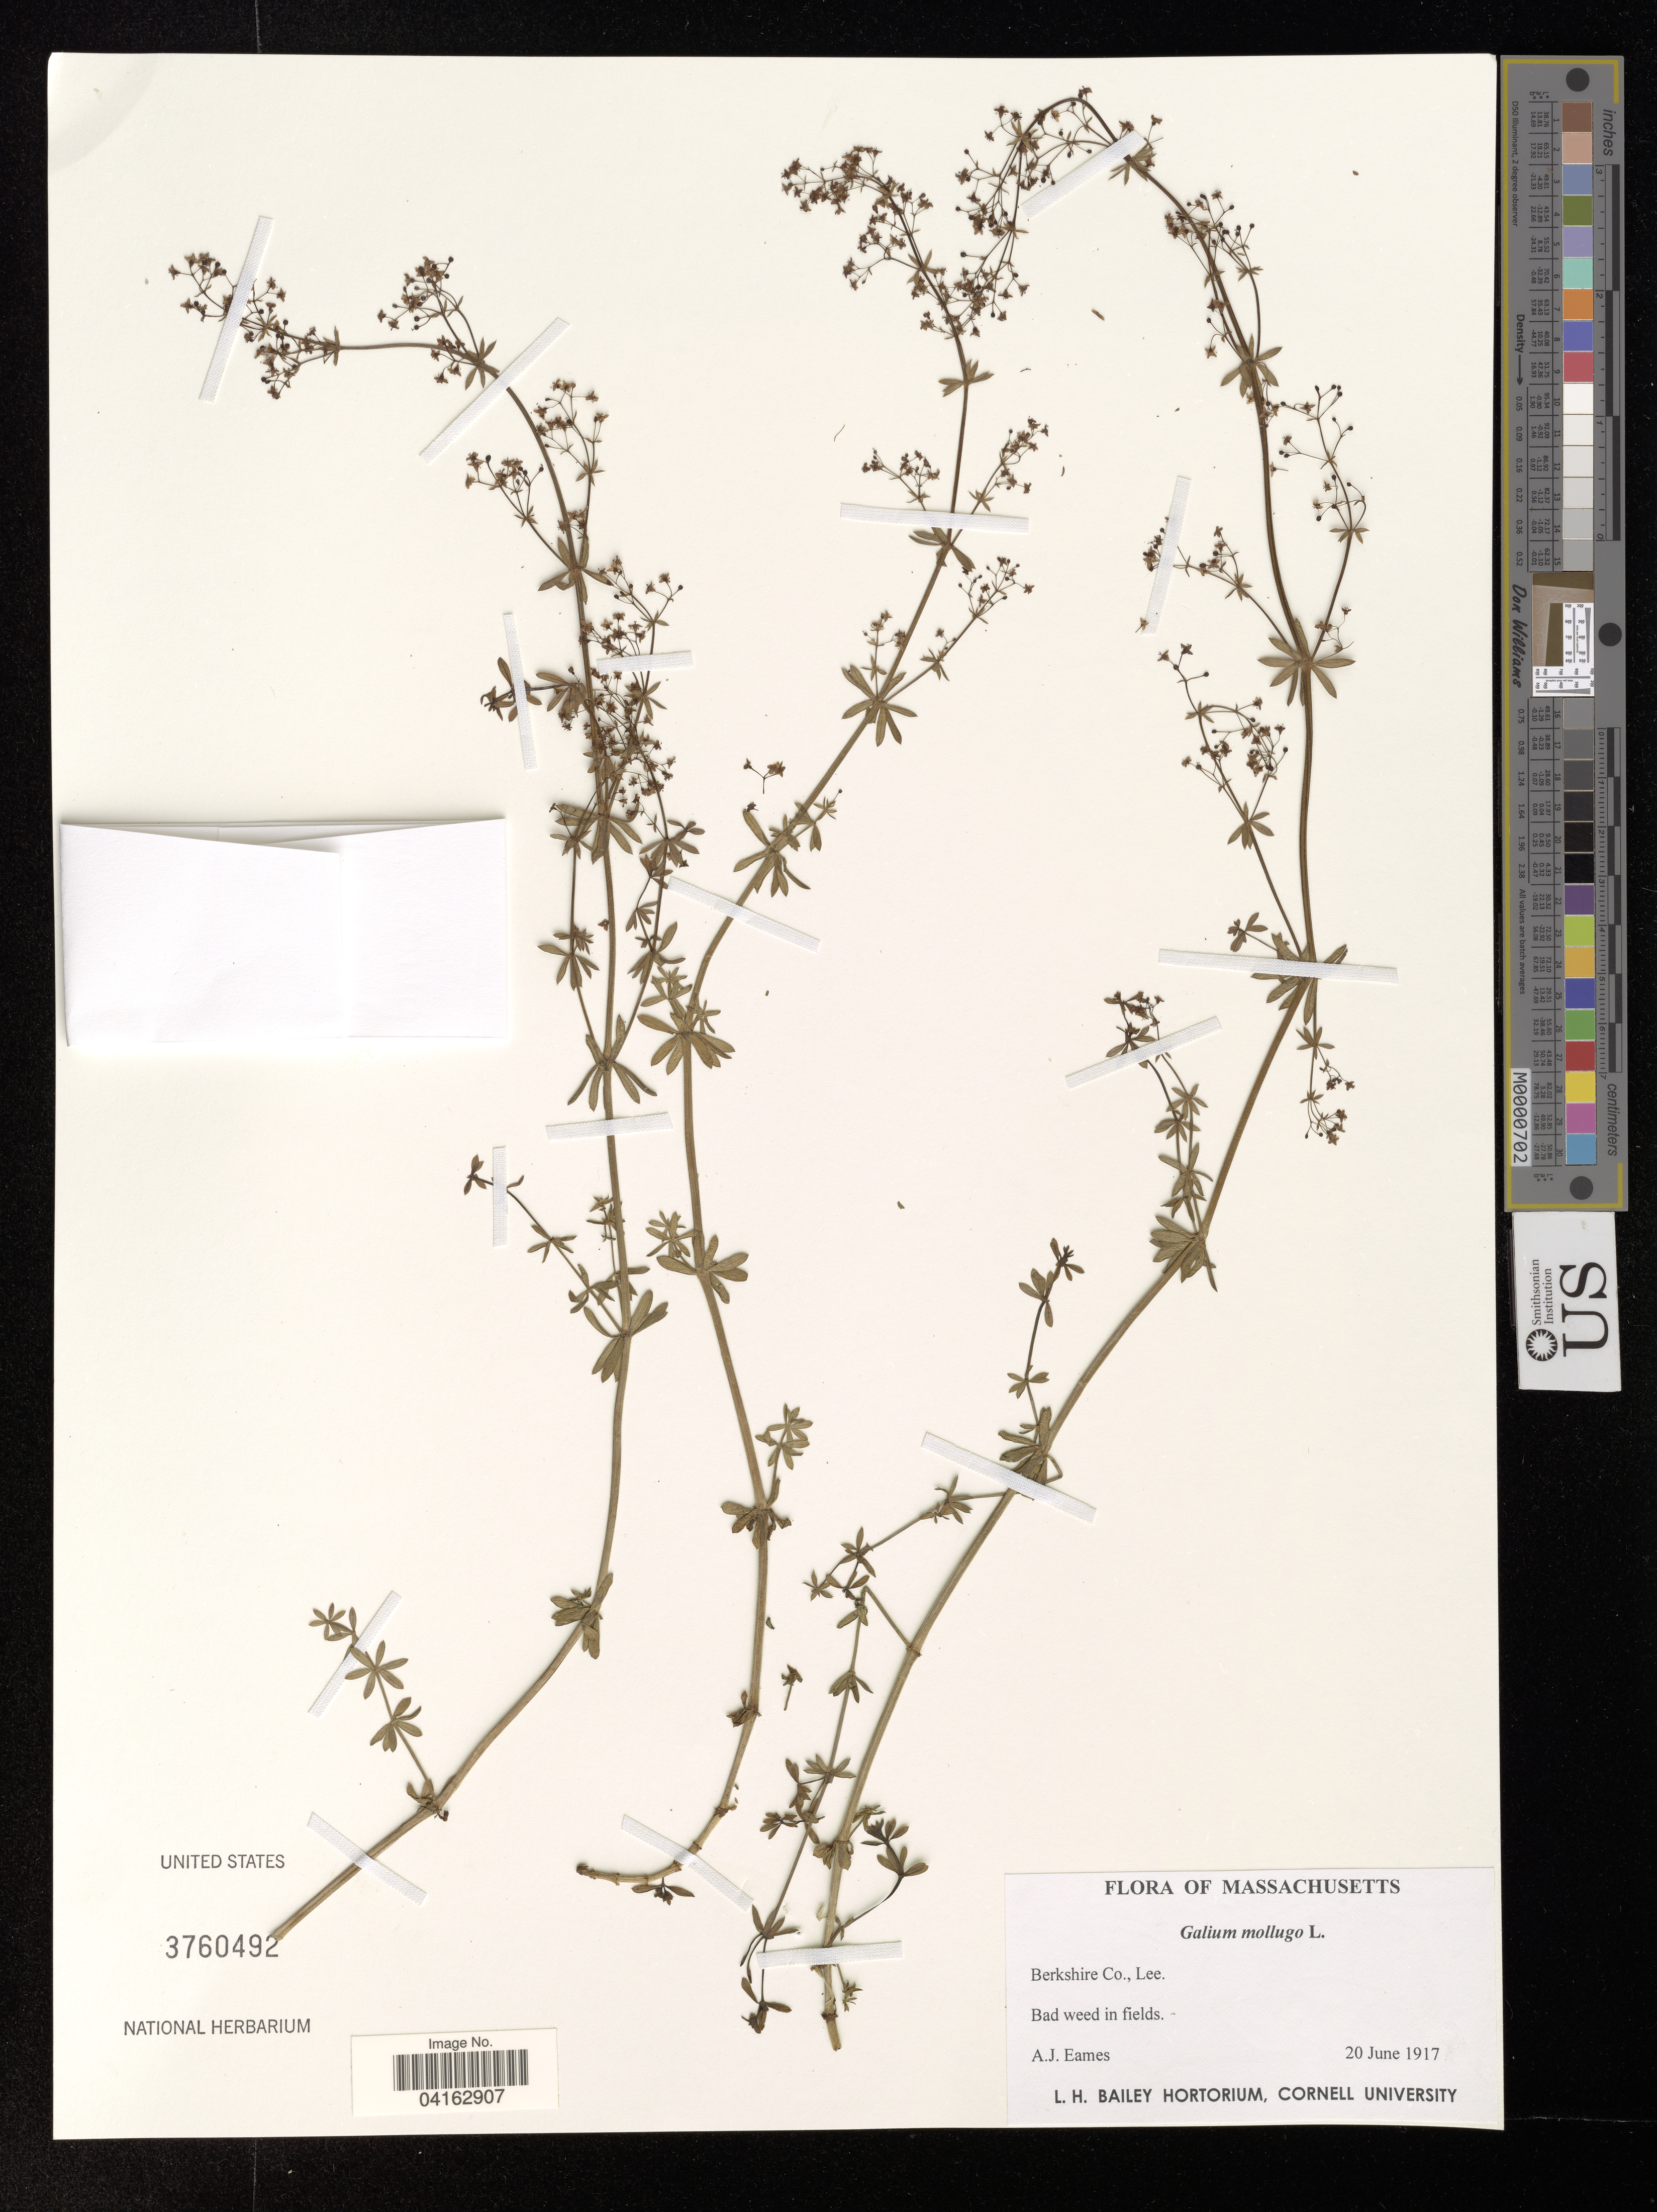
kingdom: Plantae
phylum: Tracheophyta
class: Magnoliopsida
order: Gentianales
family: Rubiaceae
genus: Galium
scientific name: Galium mollugo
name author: L.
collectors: A. J. Eames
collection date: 1917-06-20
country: United States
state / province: Massachusetts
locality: Berkshire Co., Lee.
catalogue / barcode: US 3760492